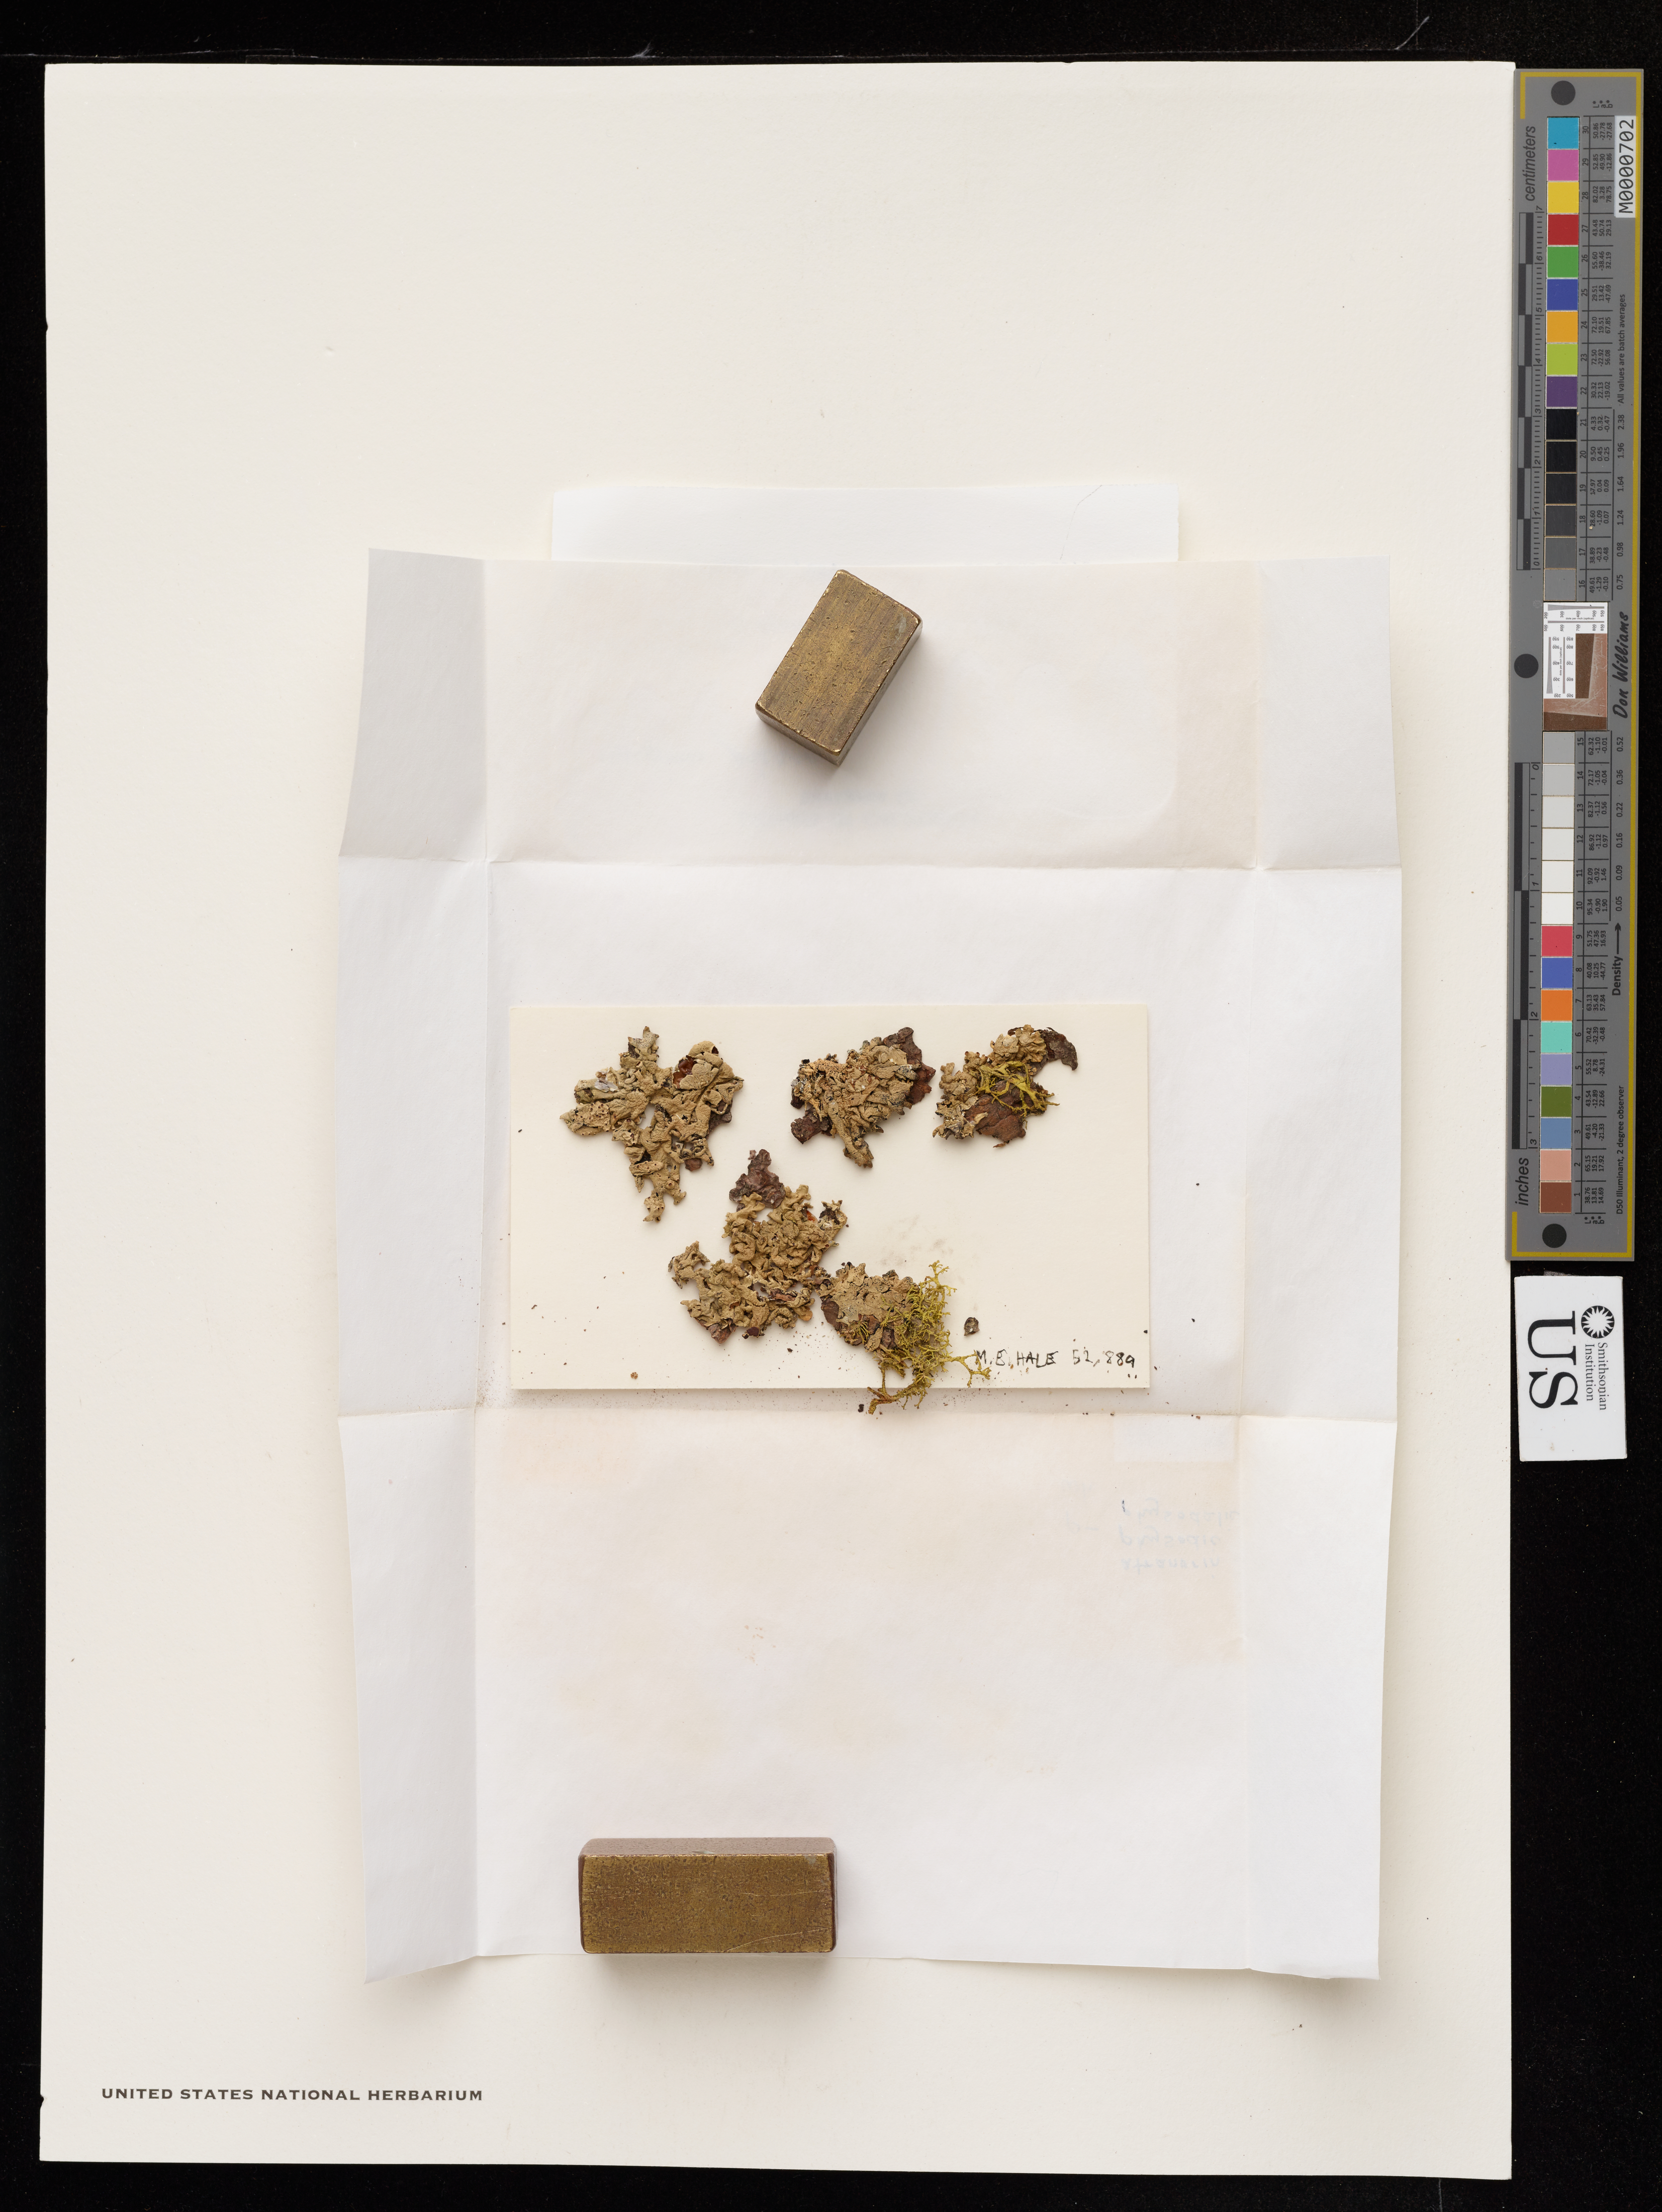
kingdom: Fungi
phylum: Ascomycota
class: Lecanoromycetes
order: Lecanorales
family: Parmeliaceae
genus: Hypogymnia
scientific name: Hypogymnia sierrae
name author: L.H. Pike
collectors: M. Hale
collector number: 52889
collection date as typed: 16 Jun 1978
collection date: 1978-06-16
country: United States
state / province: California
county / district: Mariposa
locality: Crane flats area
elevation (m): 0